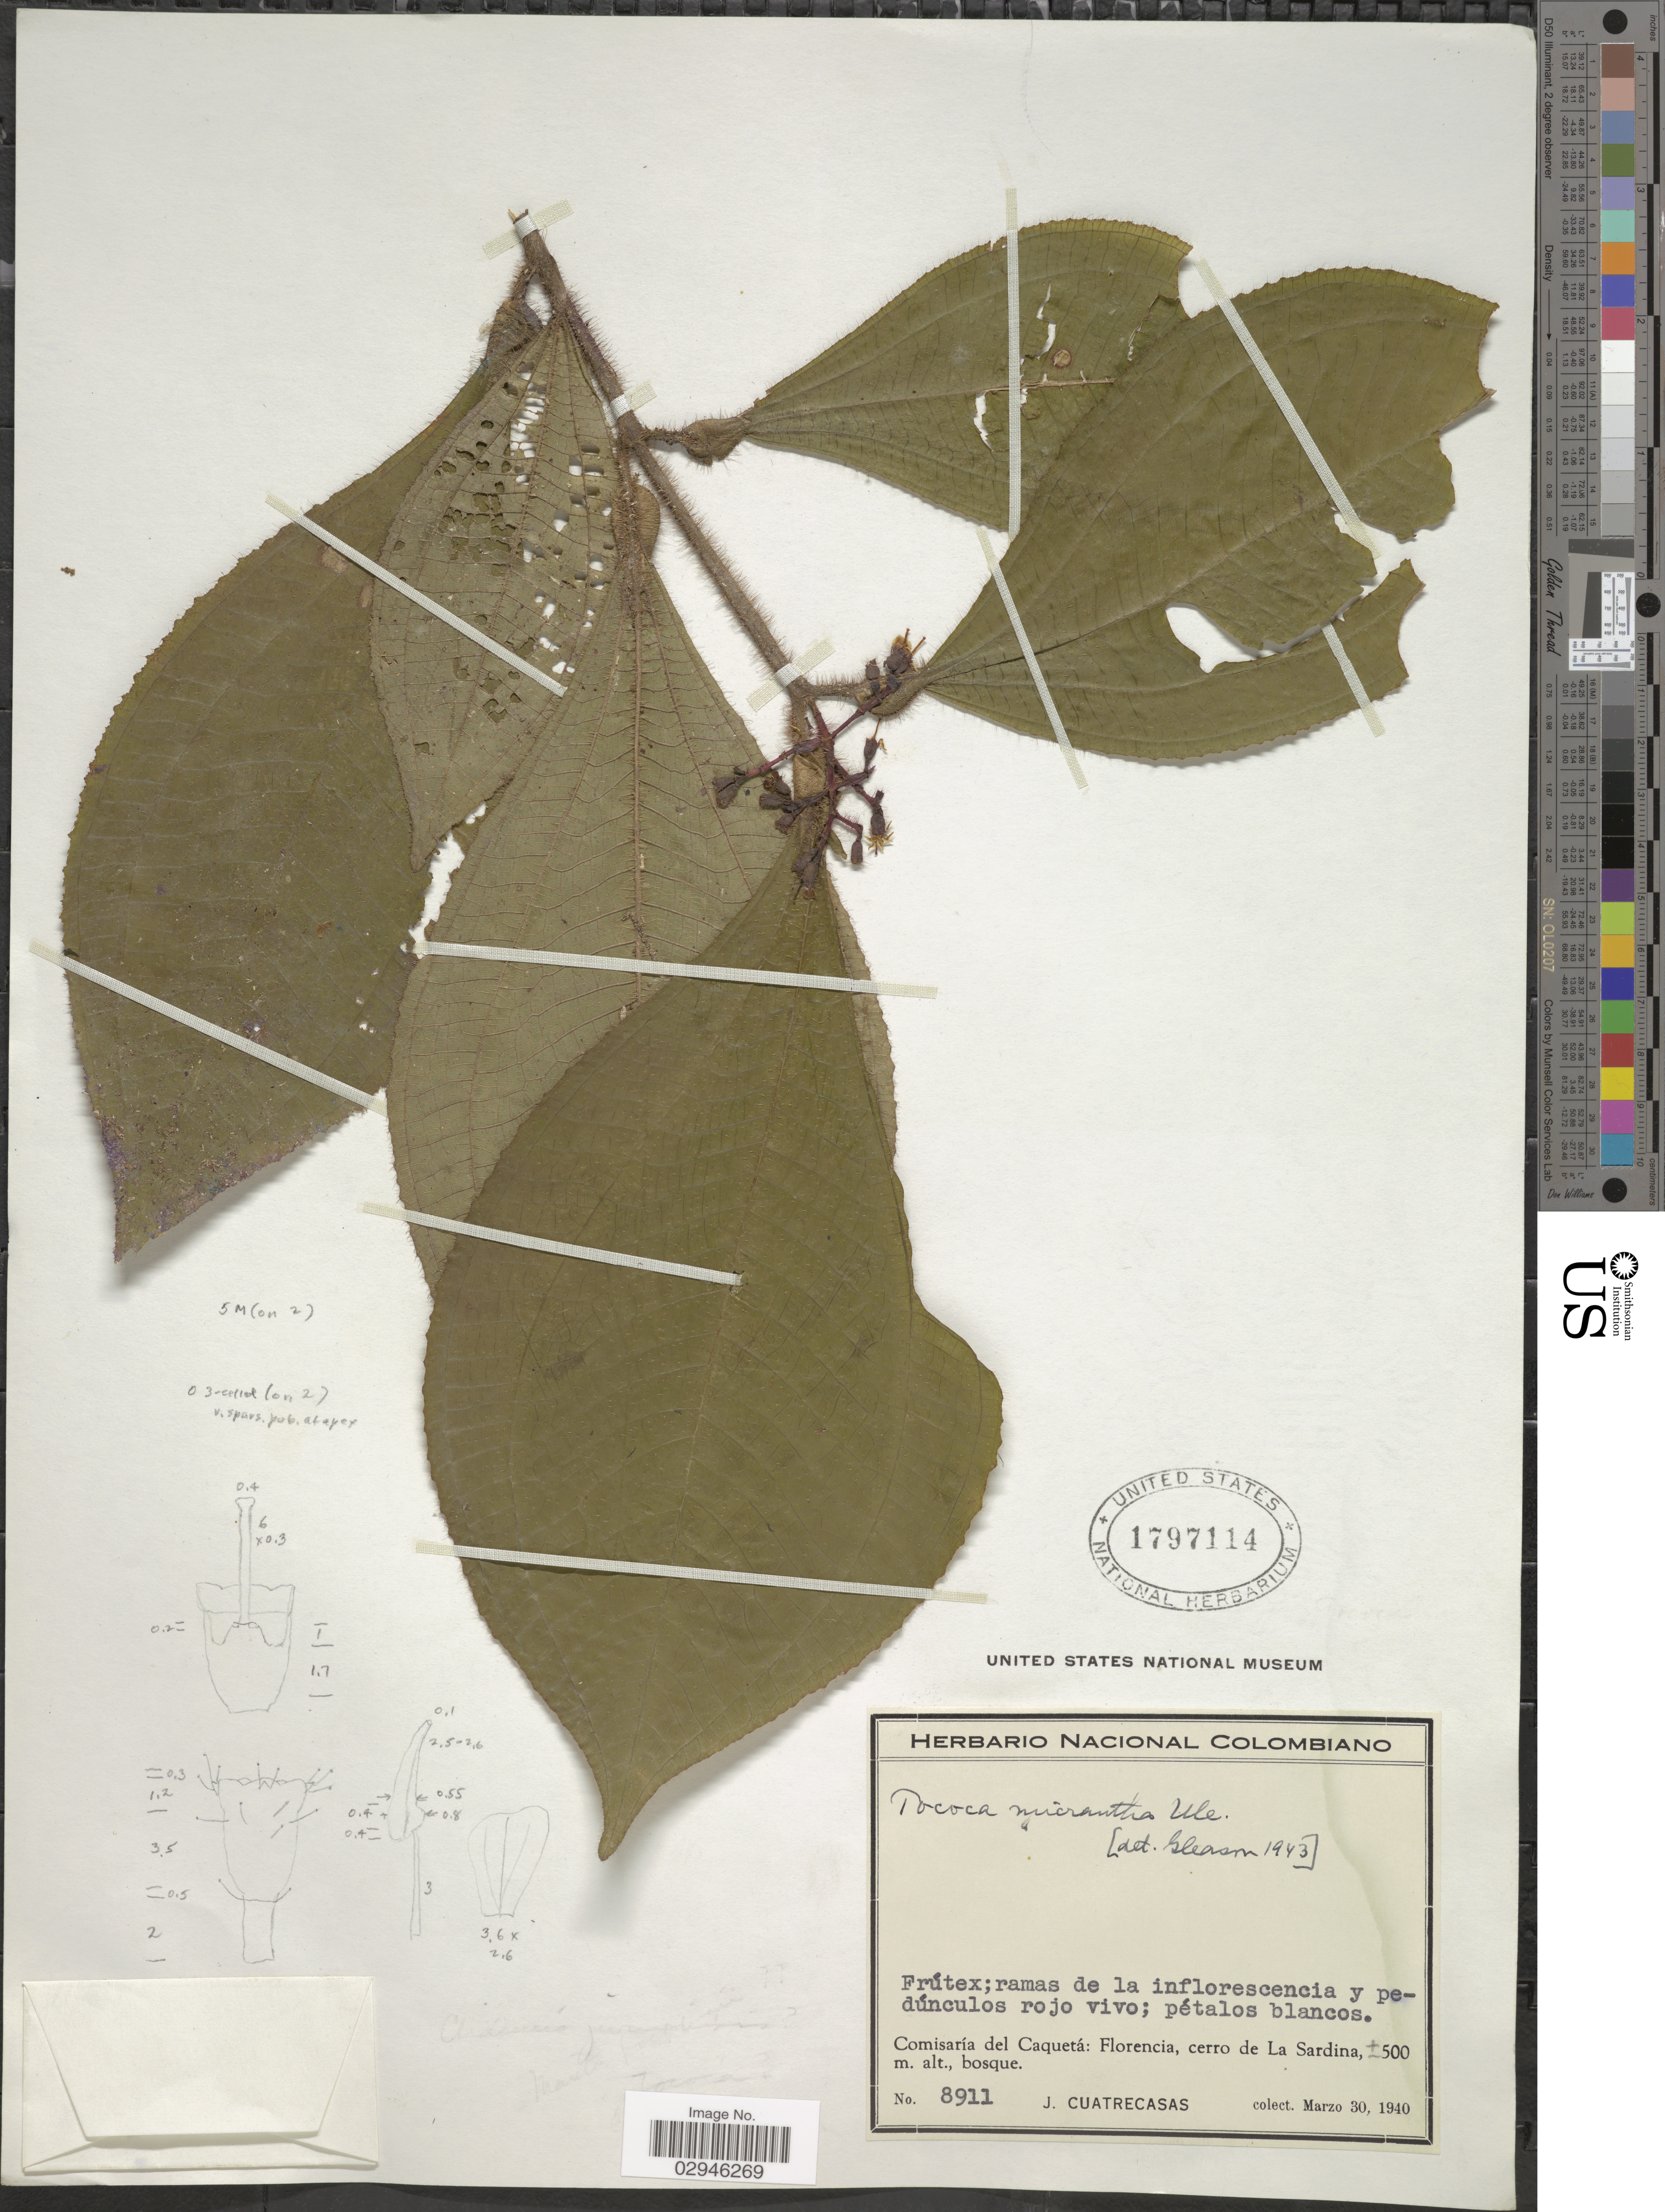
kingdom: Plantae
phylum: Tracheophyta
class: Magnoliopsida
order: Myrtales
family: Melastomataceae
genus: Tococa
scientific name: Tococa caquetana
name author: Sprague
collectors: J. Cuatrecasas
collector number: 8911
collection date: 1940-03-30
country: Colombia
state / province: Caquetá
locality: Comisaría del Caquetá: Florencia, cerro de La Sardina.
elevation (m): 500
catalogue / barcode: US 1797114